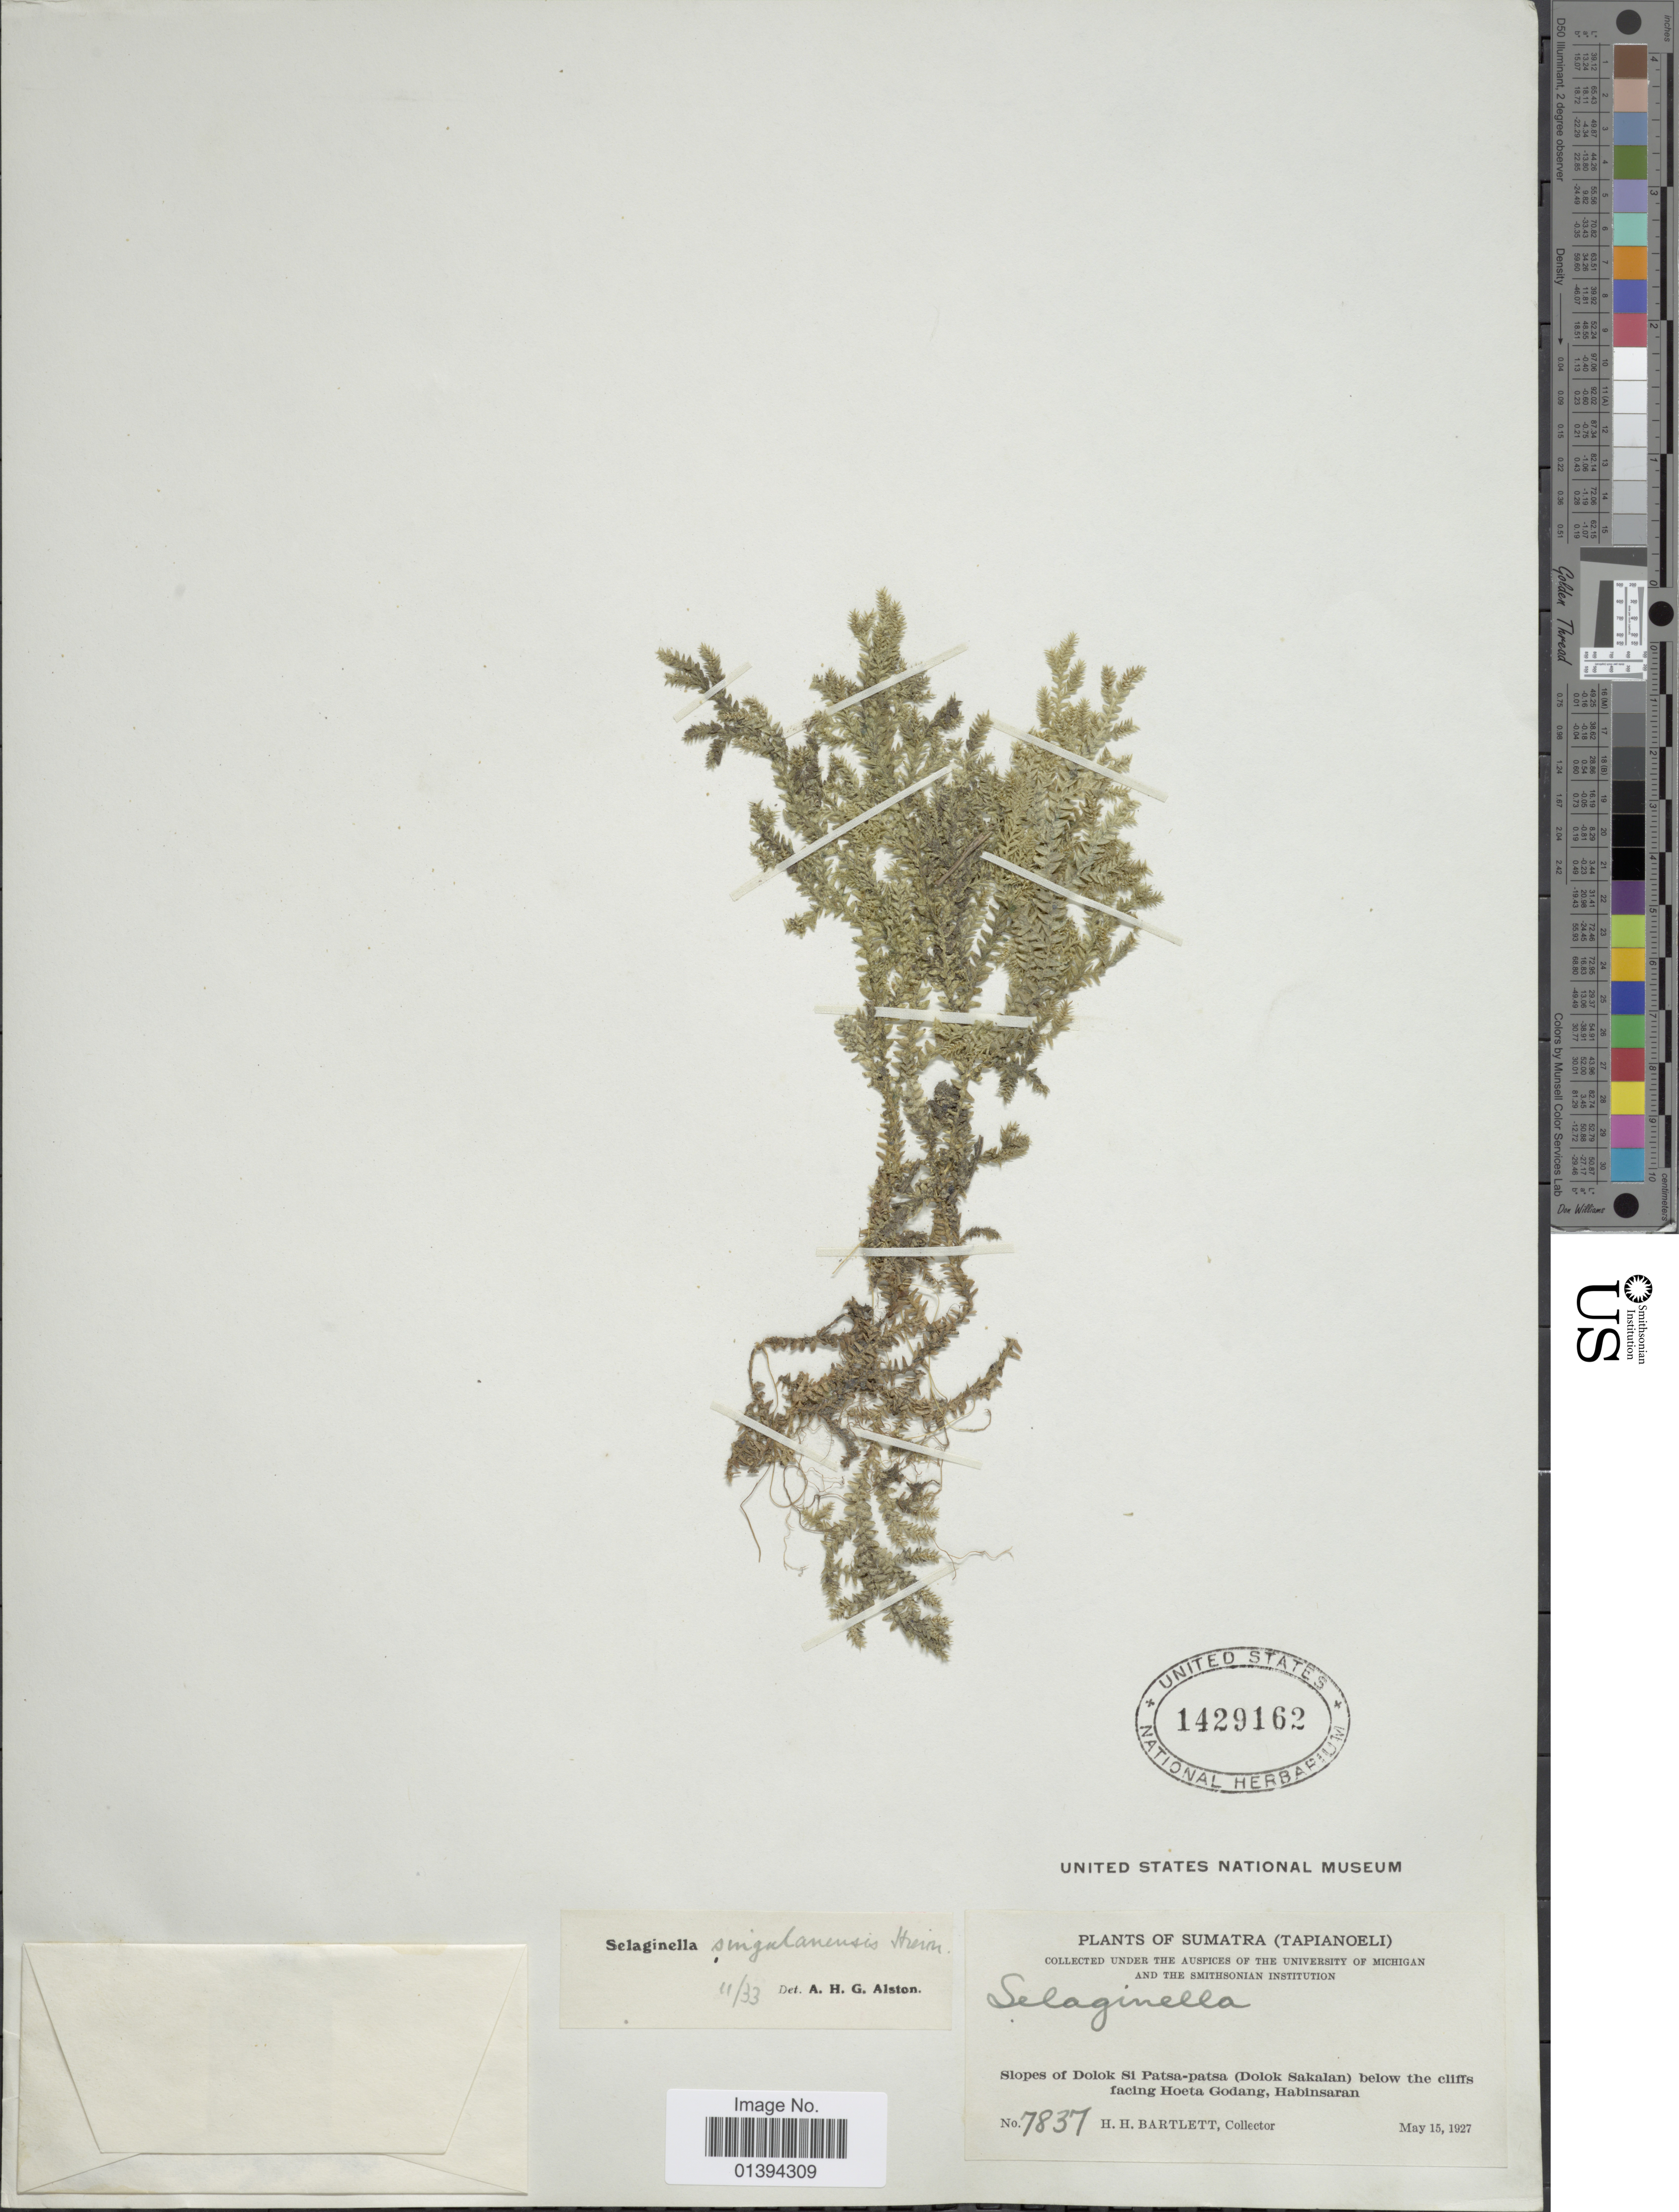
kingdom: Plantae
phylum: Tracheophyta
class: Lycopodiopsida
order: Selaginellales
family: Selaginellaceae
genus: Selaginella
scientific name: Selaginella singalanensis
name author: Hieron.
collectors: H. H. Bartlett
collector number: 7837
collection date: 1927-05-15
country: Indonesia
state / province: Sumatra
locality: Tapianoeli, Slopes of Dolok Si Patsa-patsa (Dolok Sakalan) below the cliffs facing Hoeta Godang, Habinsarana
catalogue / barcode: US 1429162